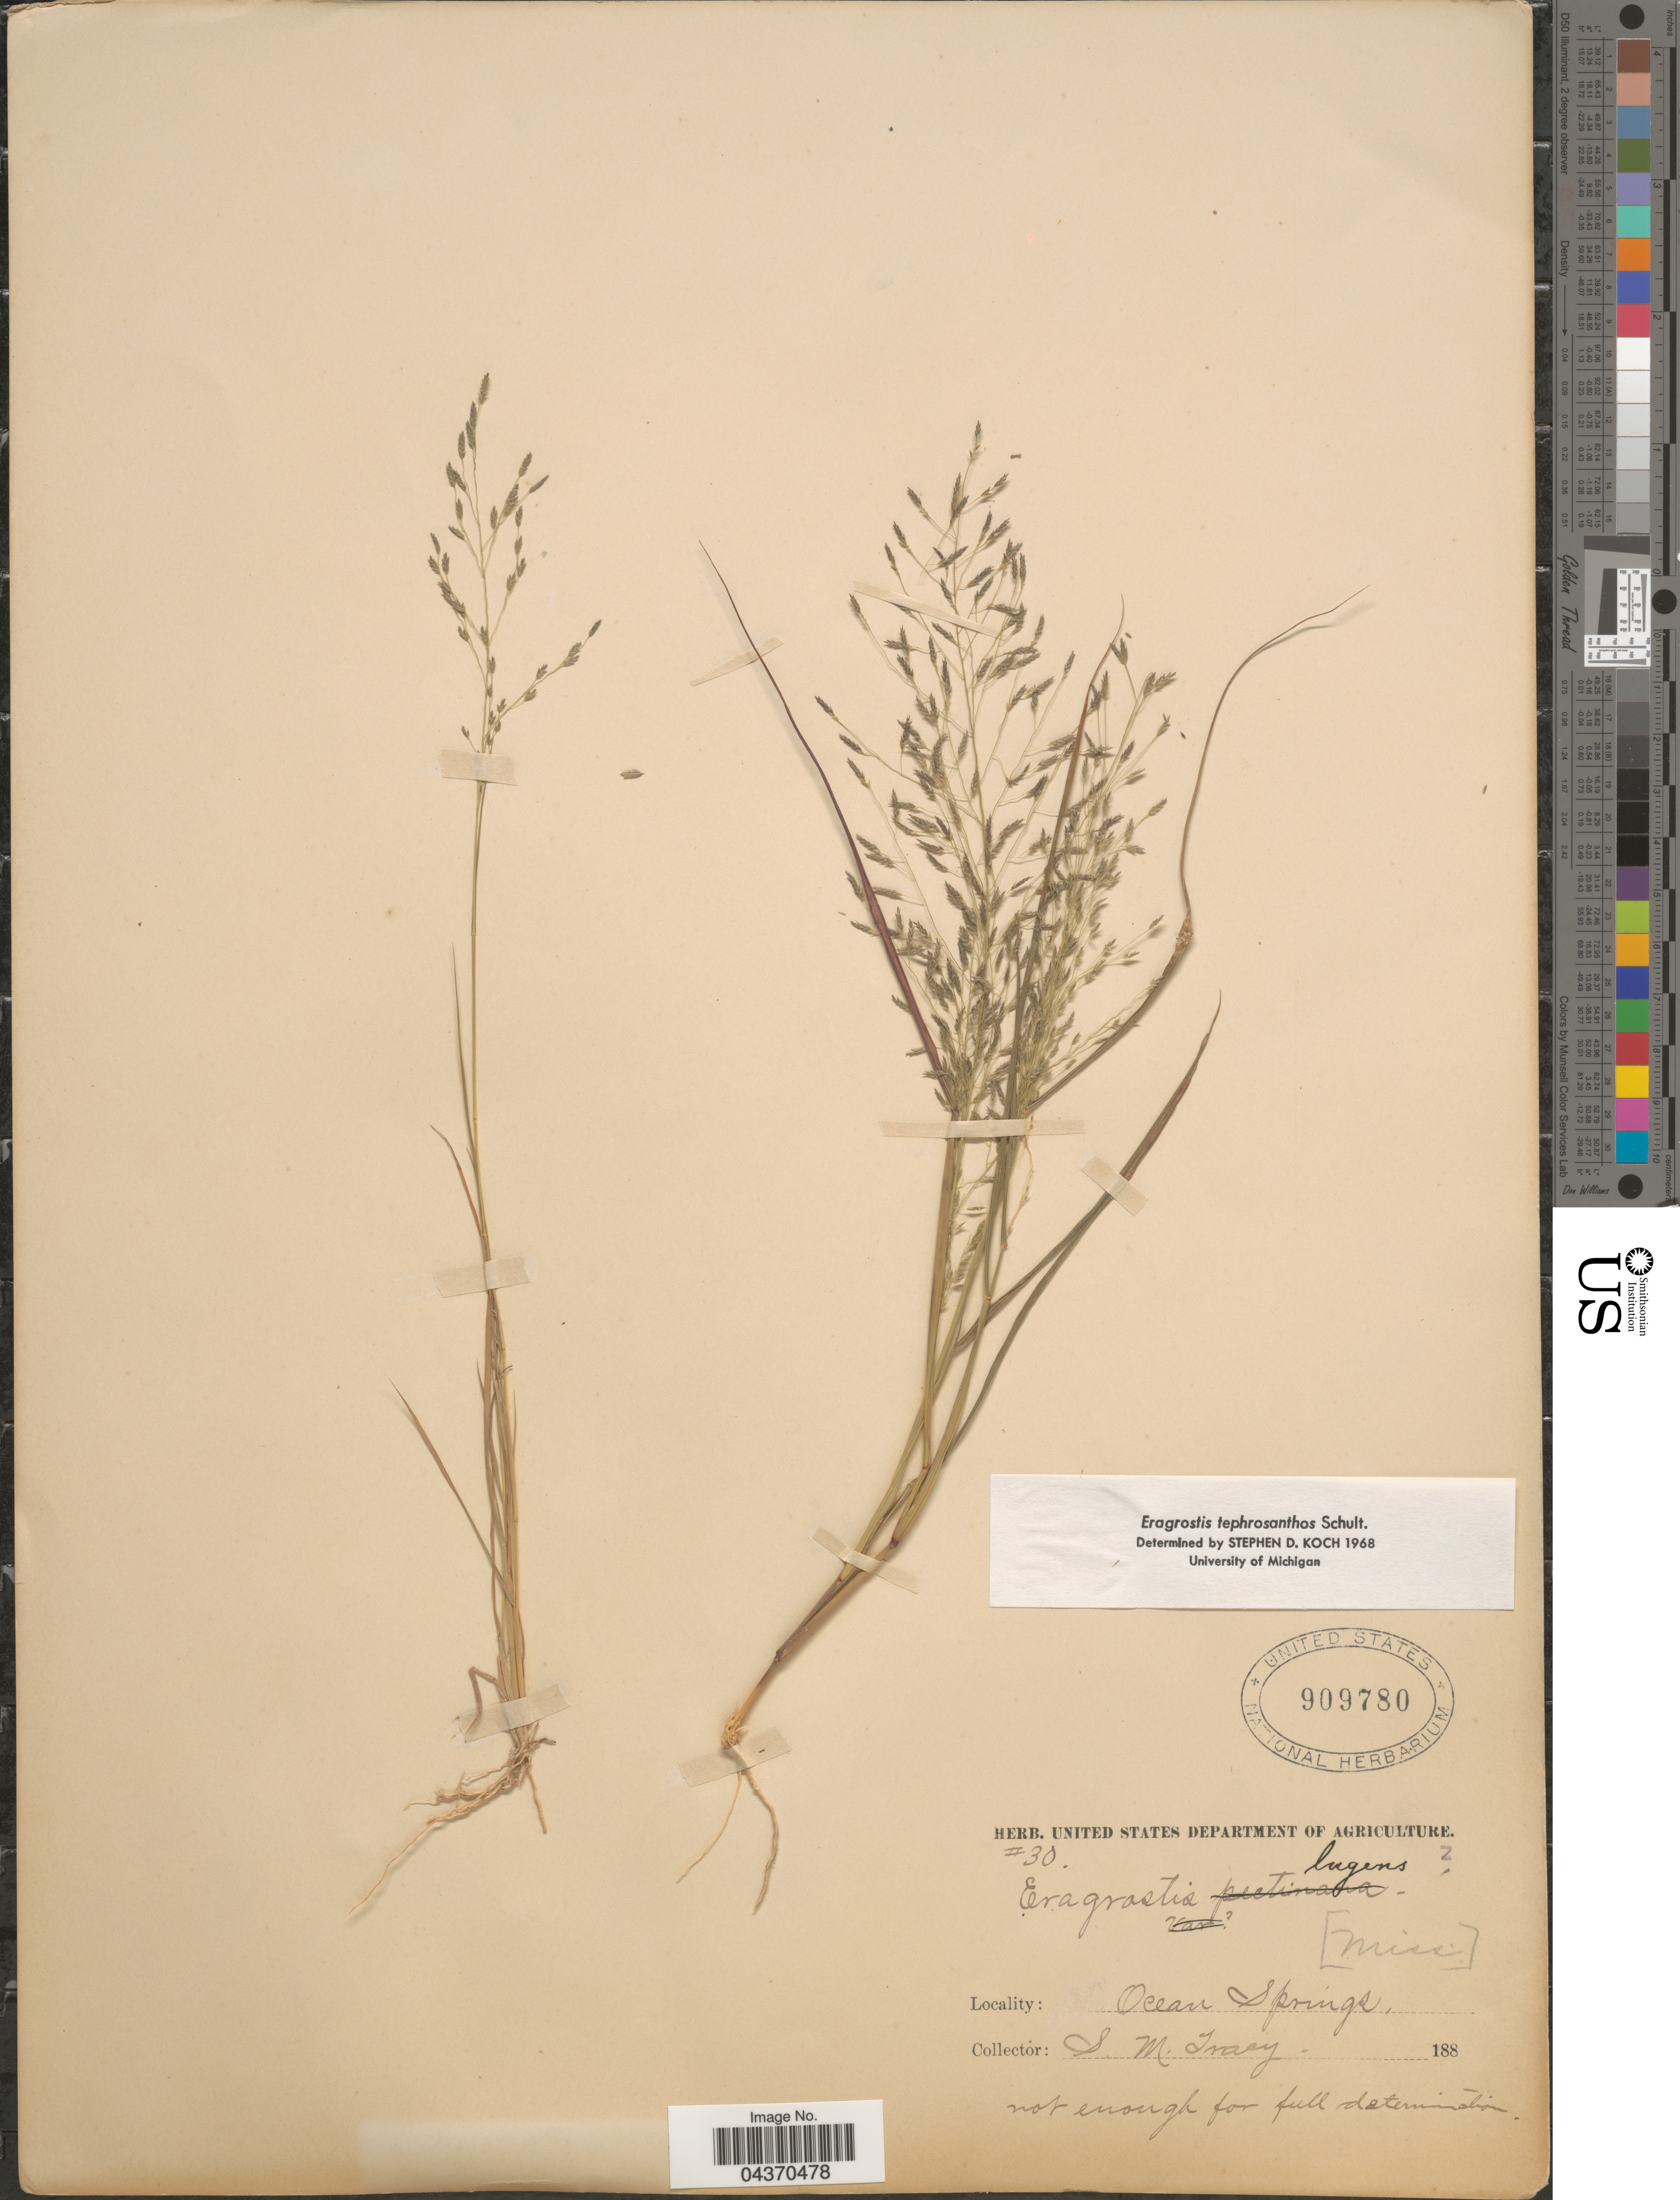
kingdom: Plantae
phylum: Tracheophyta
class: Liliopsida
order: Poales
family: Poaceae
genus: Eragrostis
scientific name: Eragrostis pectinacea var. miserrima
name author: (E. Fourn.) Reeder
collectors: S. M. Tracy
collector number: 30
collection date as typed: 188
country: United States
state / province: Mississippi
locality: Ocean Springs.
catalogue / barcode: US 909780